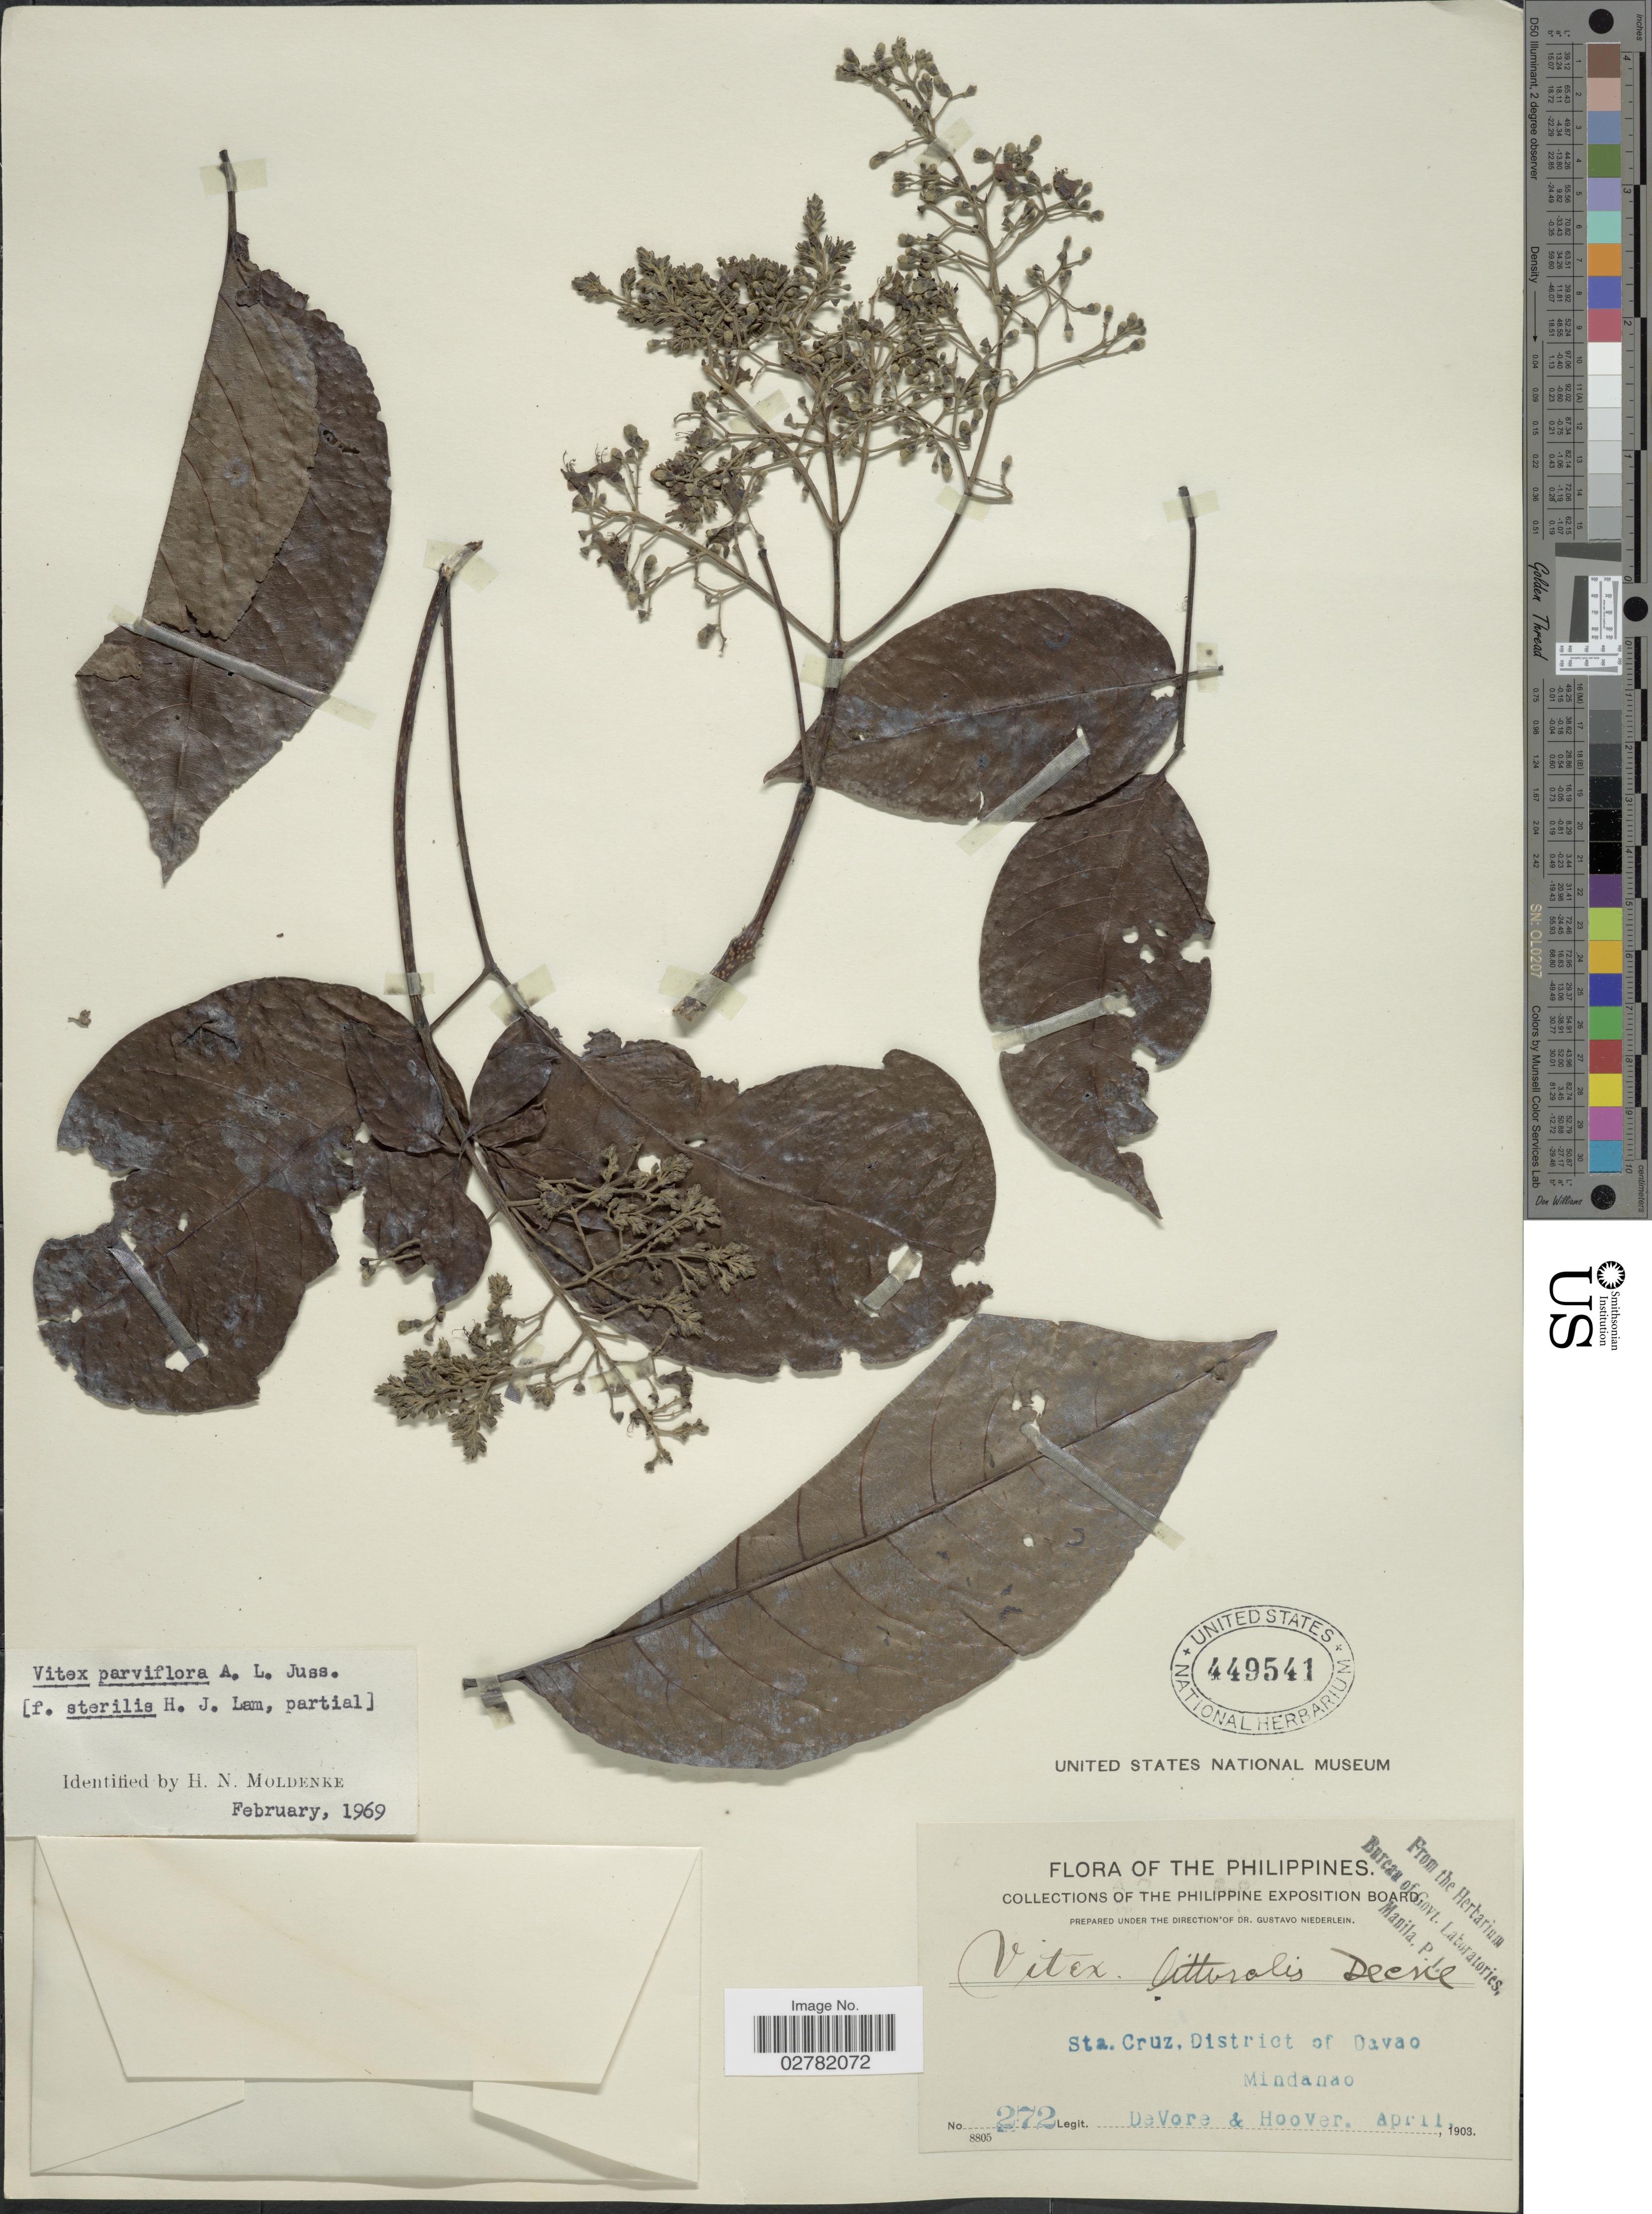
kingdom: Plantae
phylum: Tracheophyta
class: Magnoliopsida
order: Lamiales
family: Lamiaceae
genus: Vitex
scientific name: Vitex parviflora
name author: Juss.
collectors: B. F. DeVore & -- Hoover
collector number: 272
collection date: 1903-04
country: Philippines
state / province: Davao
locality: Sta. Cruz. District of Davao, Mindanao.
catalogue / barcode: US 449541